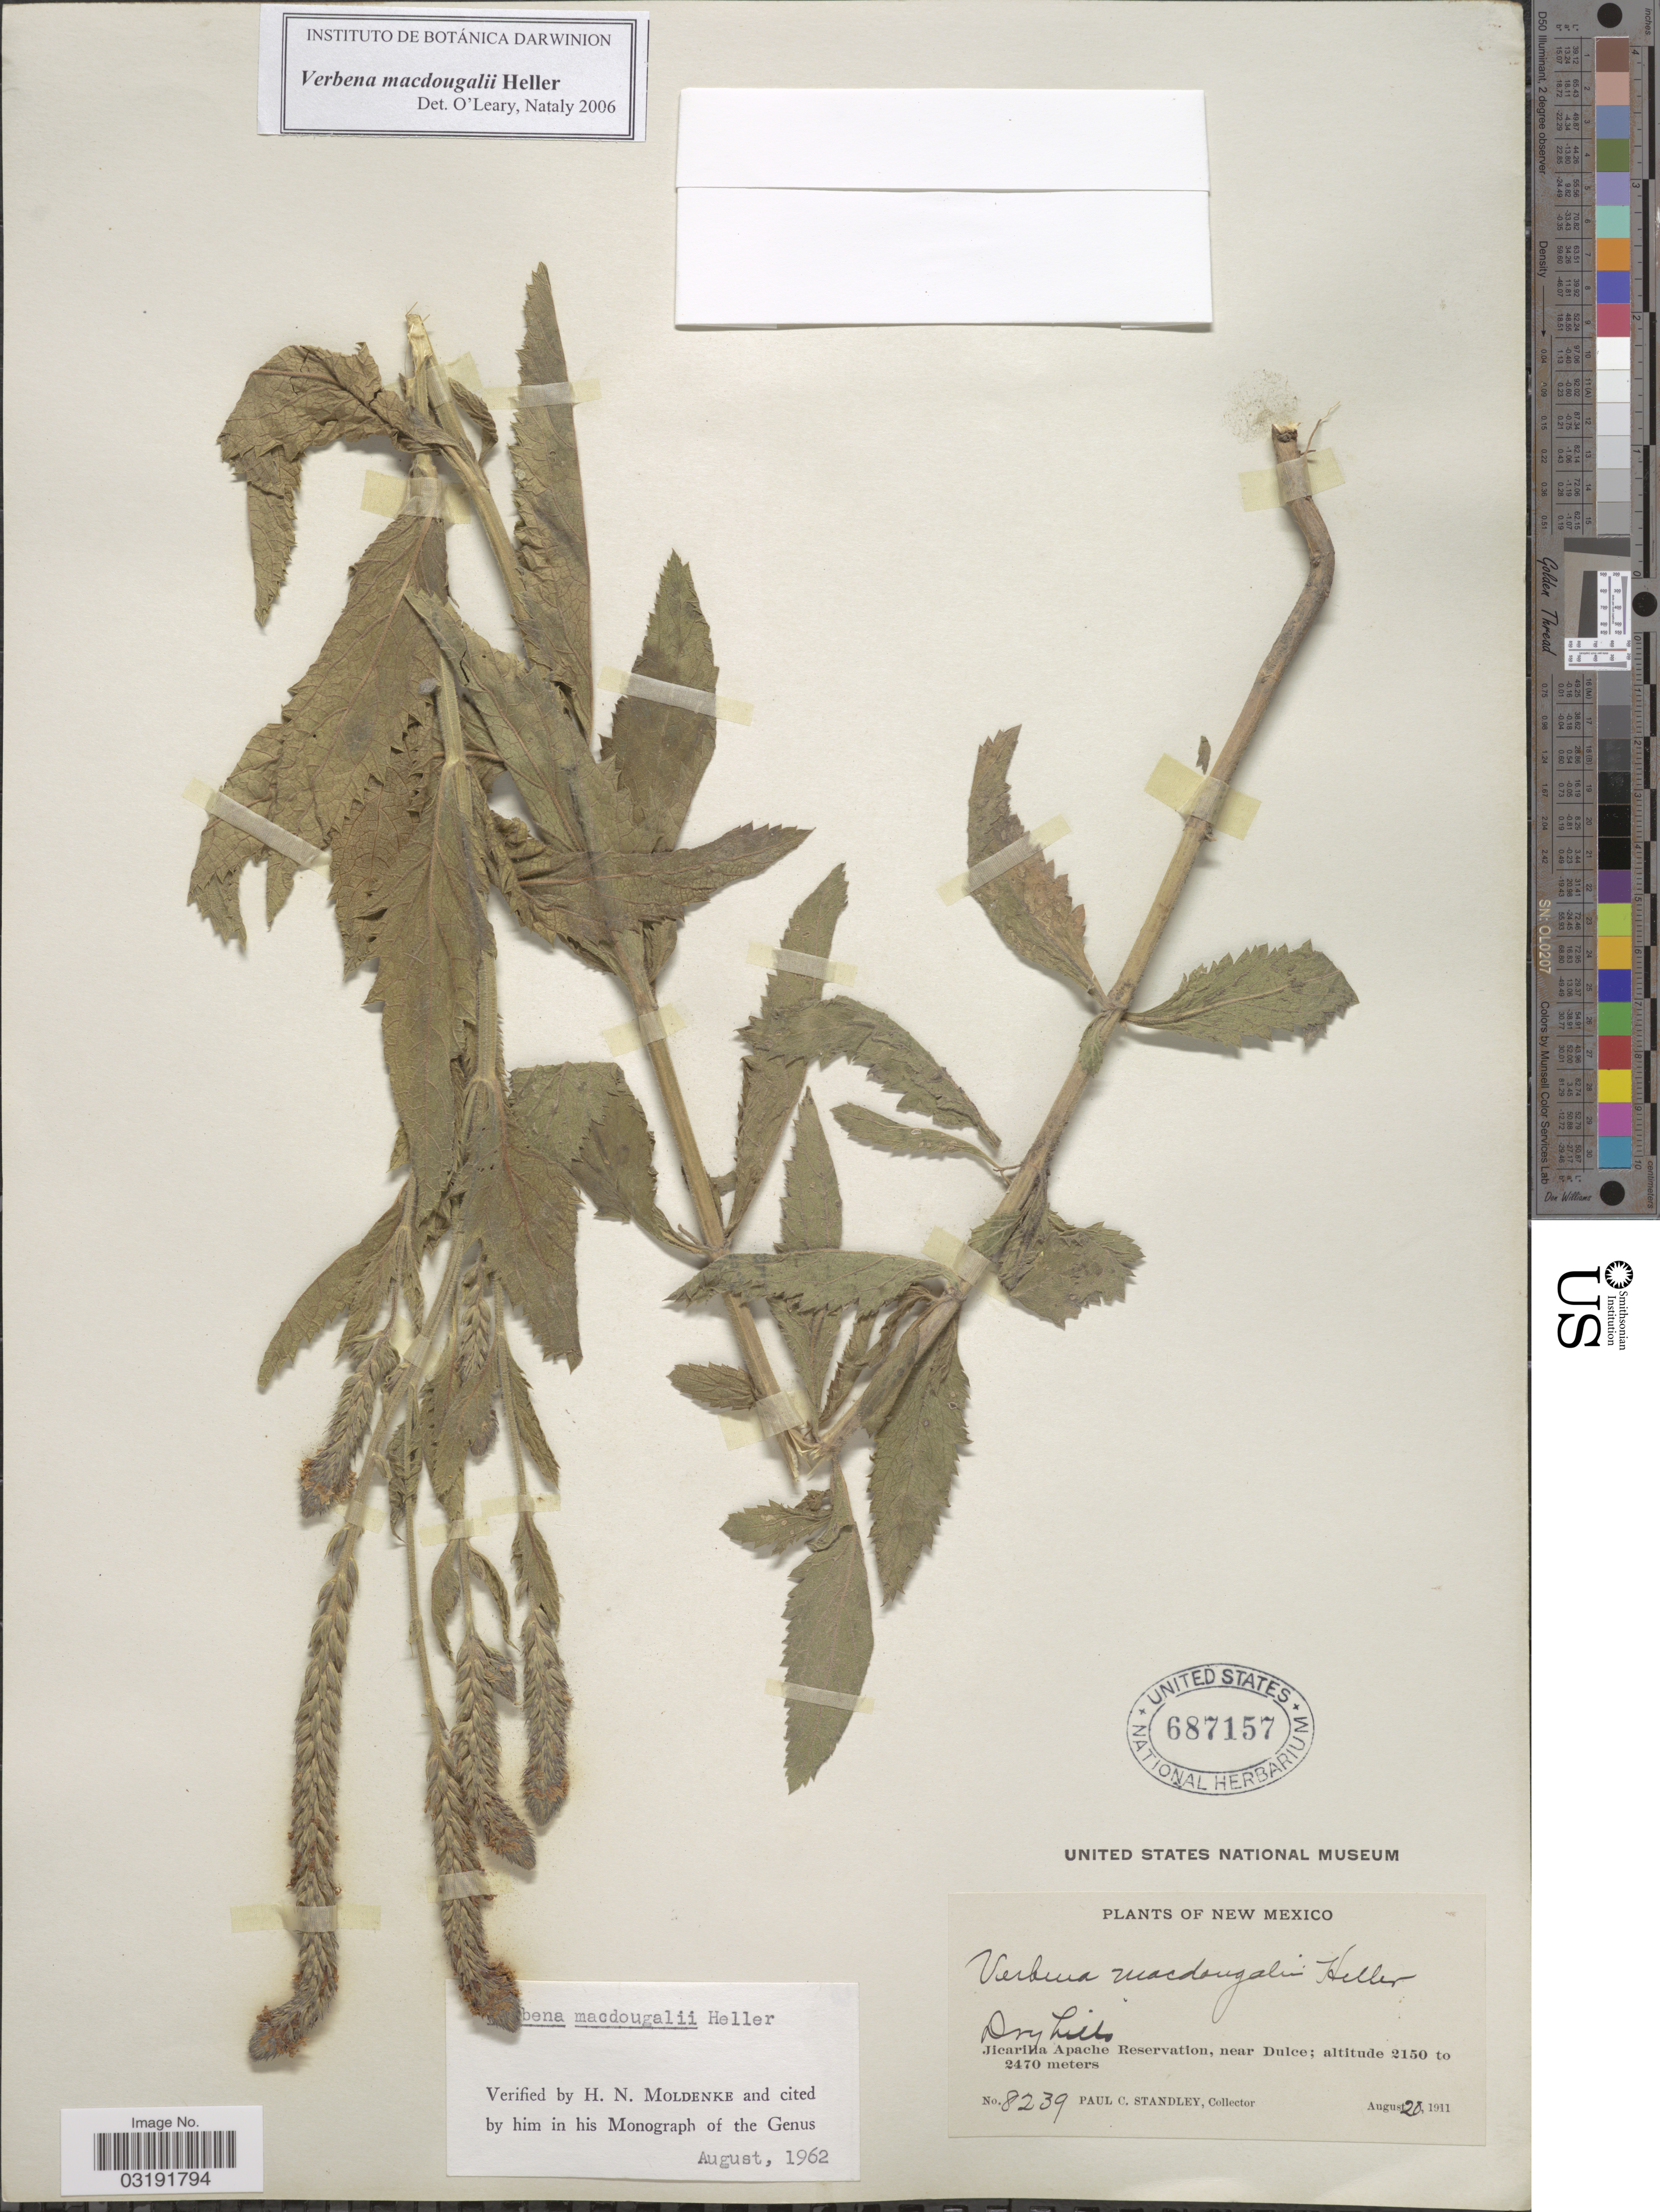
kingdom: Plantae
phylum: Tracheophyta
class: Magnoliopsida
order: Lamiales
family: Verbenaceae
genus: Verbena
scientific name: Verbena macdougalii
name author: A. Heller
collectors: P. C. Standley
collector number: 8239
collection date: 1911-08-28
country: United States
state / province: New Mexico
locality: Jicarilla Apache Reservation, near Dulce.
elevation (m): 2150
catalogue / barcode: US 687157